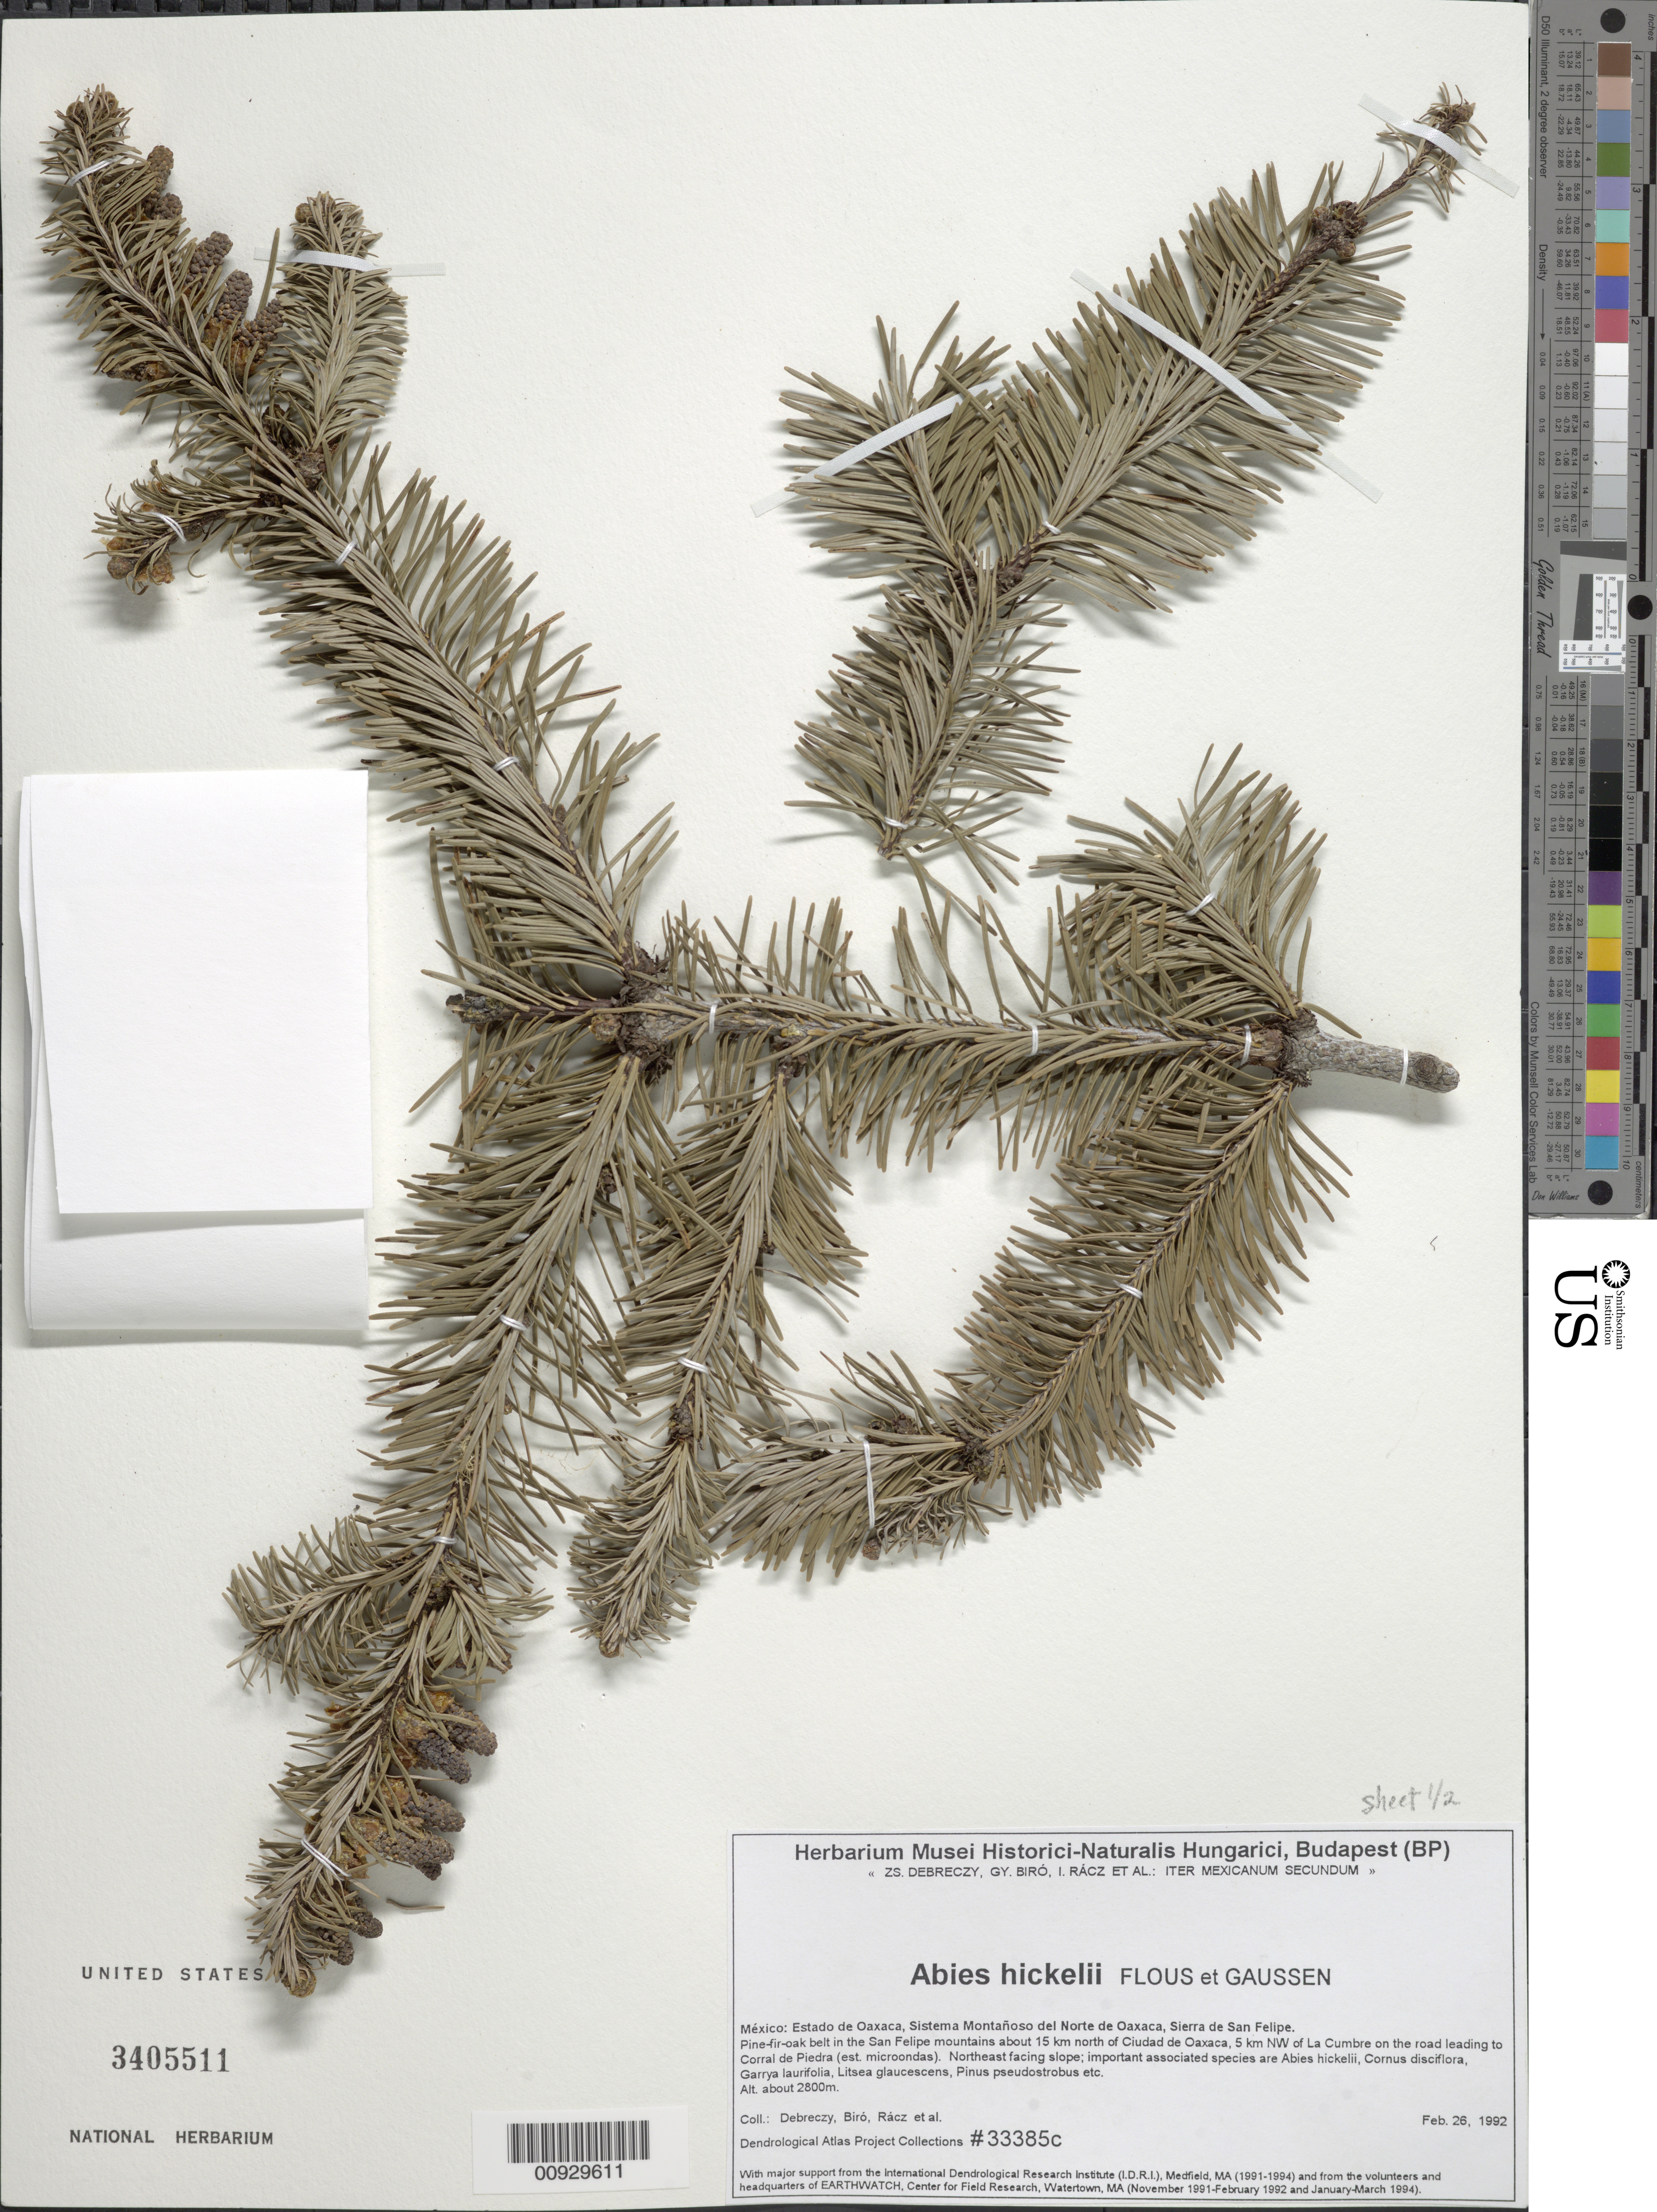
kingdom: Plantae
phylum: Tracheophyta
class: Pinopsida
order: Pinales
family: Pinaceae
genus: Abies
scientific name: Abies hickelii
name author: Flous & Gaussen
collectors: Z. Debreczy, G. Biro, I. Rácz & et al.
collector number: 33385 c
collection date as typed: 26 Feb 1992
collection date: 1992-02-26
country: Mexico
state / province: Oaxaca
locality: San Felipe mountains about 15 km north of Ciudad de Oaxaca, 5 km. NW of La Cumbre on the road leading to Corral de Piedra (est. microondas). Sistema Montañoso del Norte de Oaxaca, Sierra San Felipe.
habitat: Pine-fir-oak belt. Northeast facing slope; important associated species are Abies hickelii, Cornus disciflora, Garrya laurifolia, Litsea glaucescens, Pinus pseudostrobus, etc.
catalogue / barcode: US 3405511